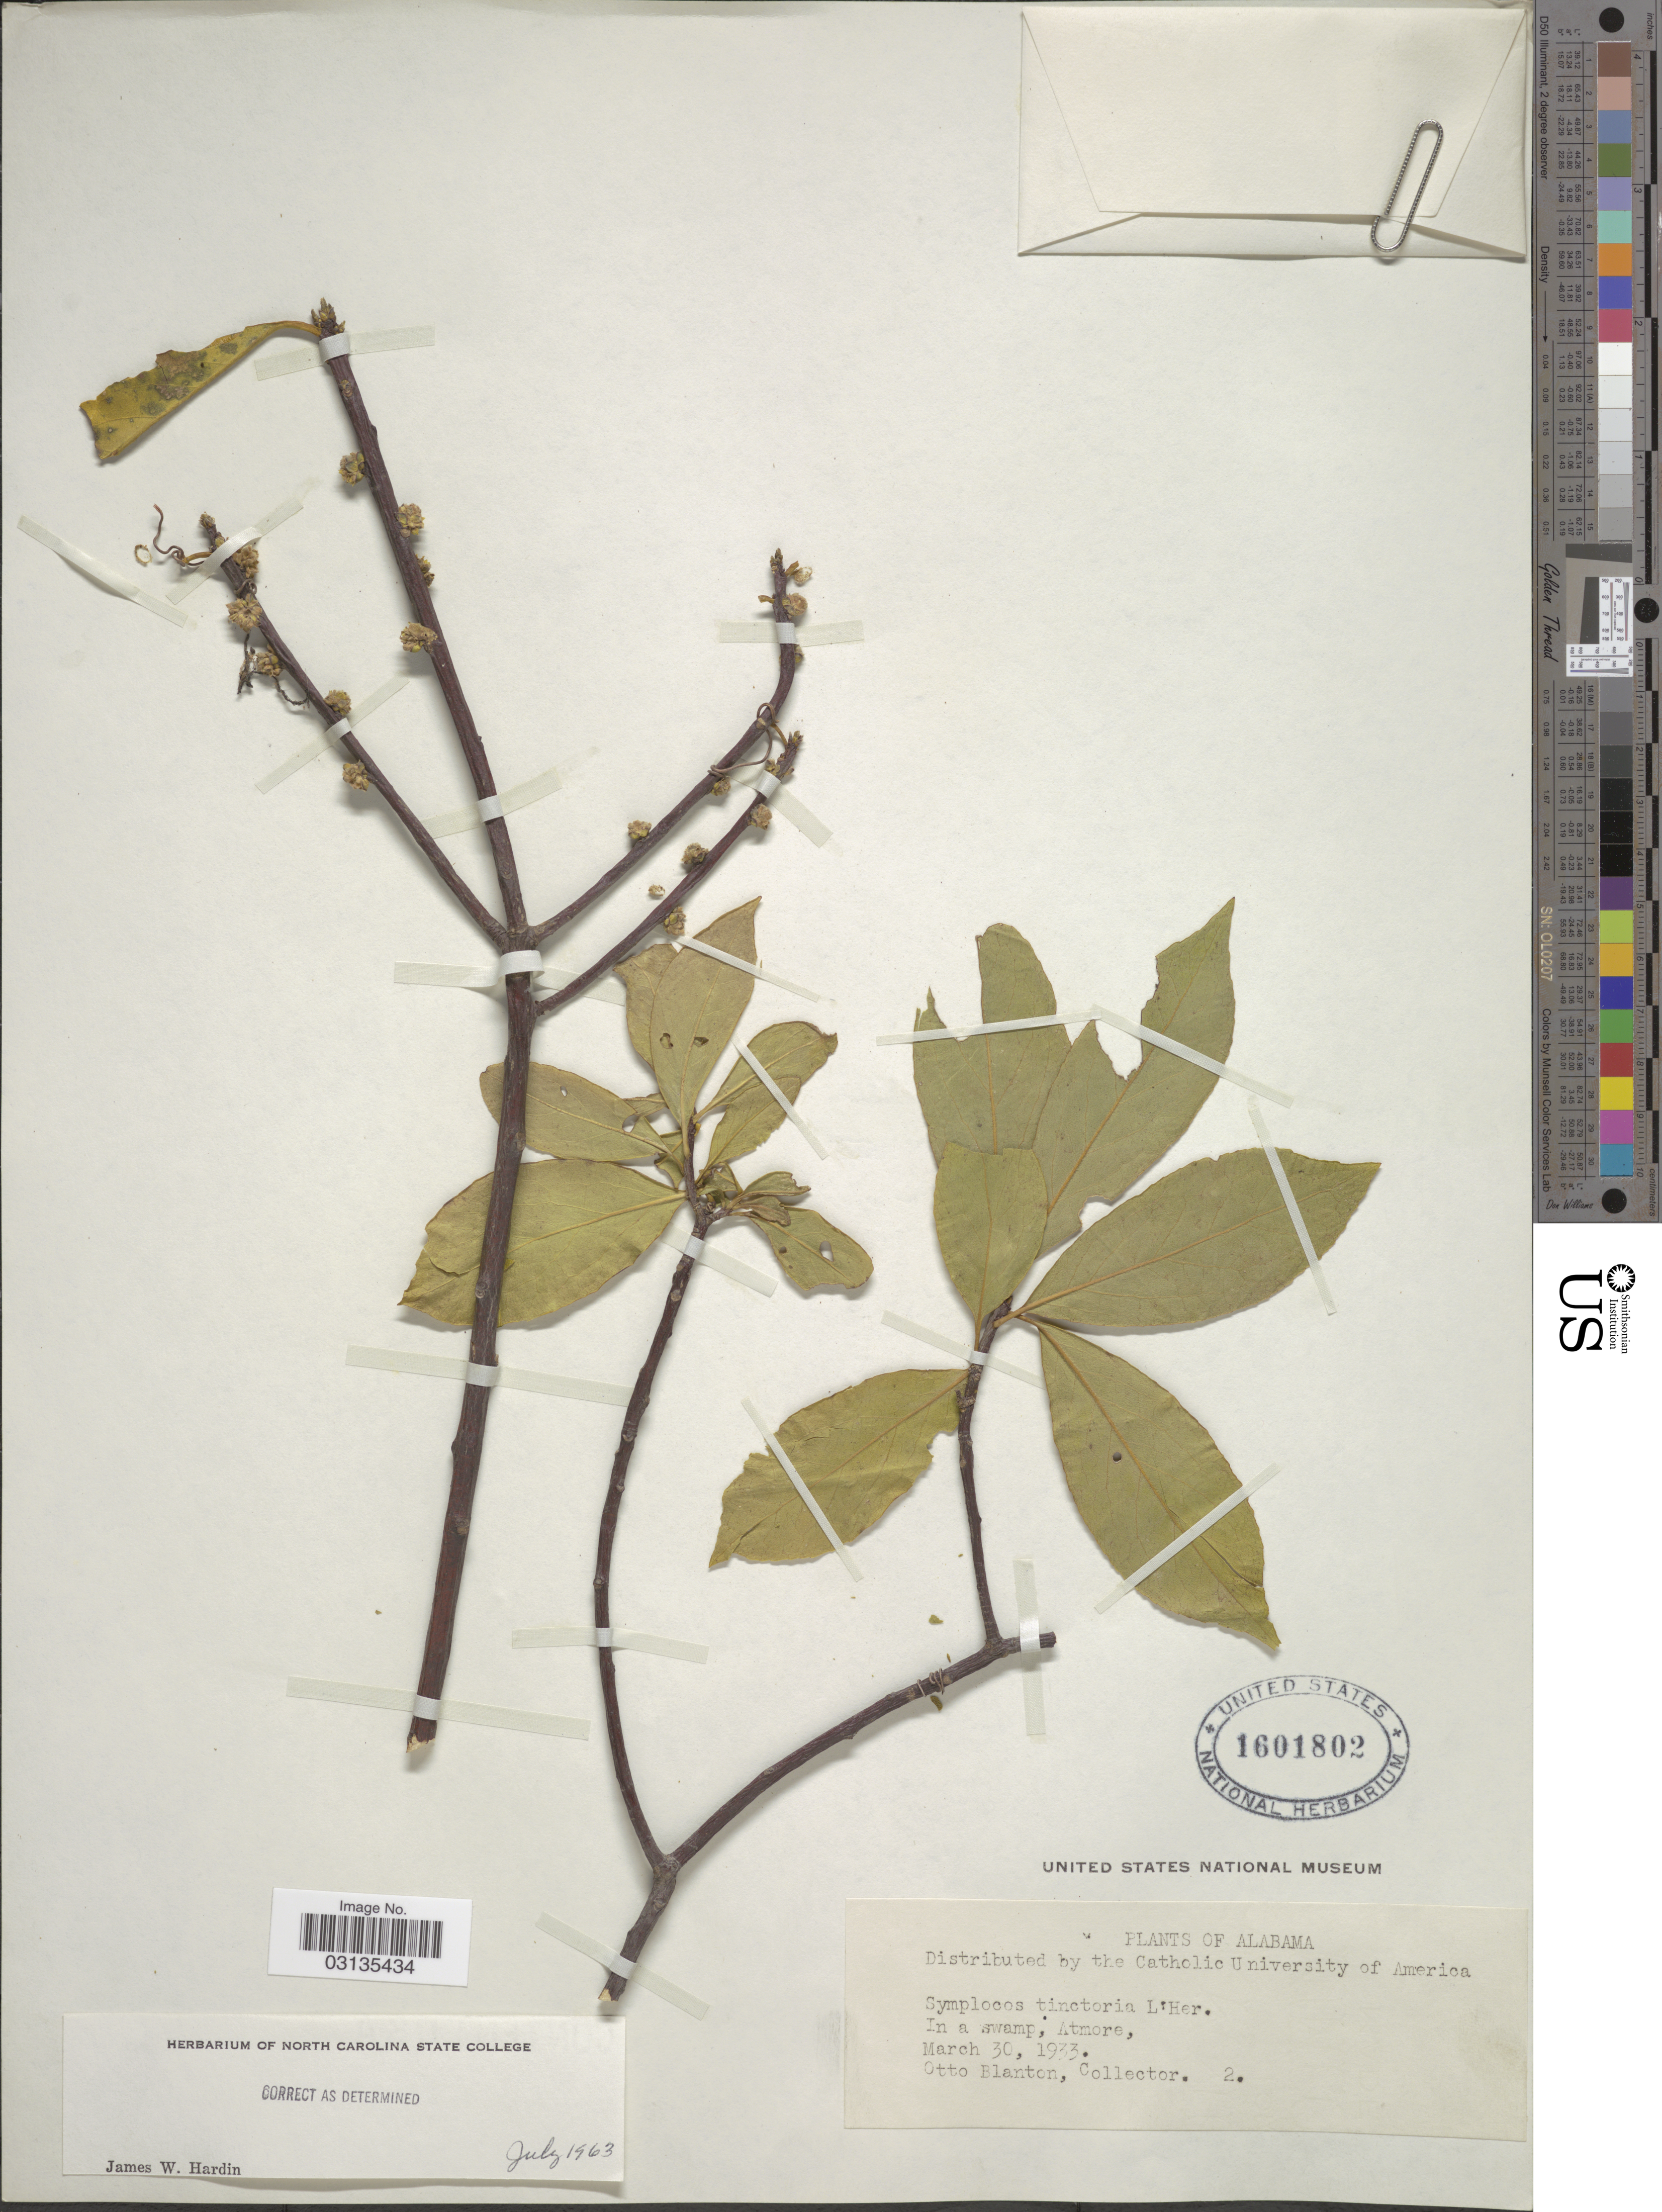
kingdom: Plantae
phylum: Tracheophyta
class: Magnoliopsida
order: Ericales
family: Symplocaceae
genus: Symplocos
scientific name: Symplocos tinctoria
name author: (L.) L'Hér.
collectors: O. Blanton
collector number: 2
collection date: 1933-03-30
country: United States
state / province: Alabama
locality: In a swamp, Atmore.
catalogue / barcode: US 1601802